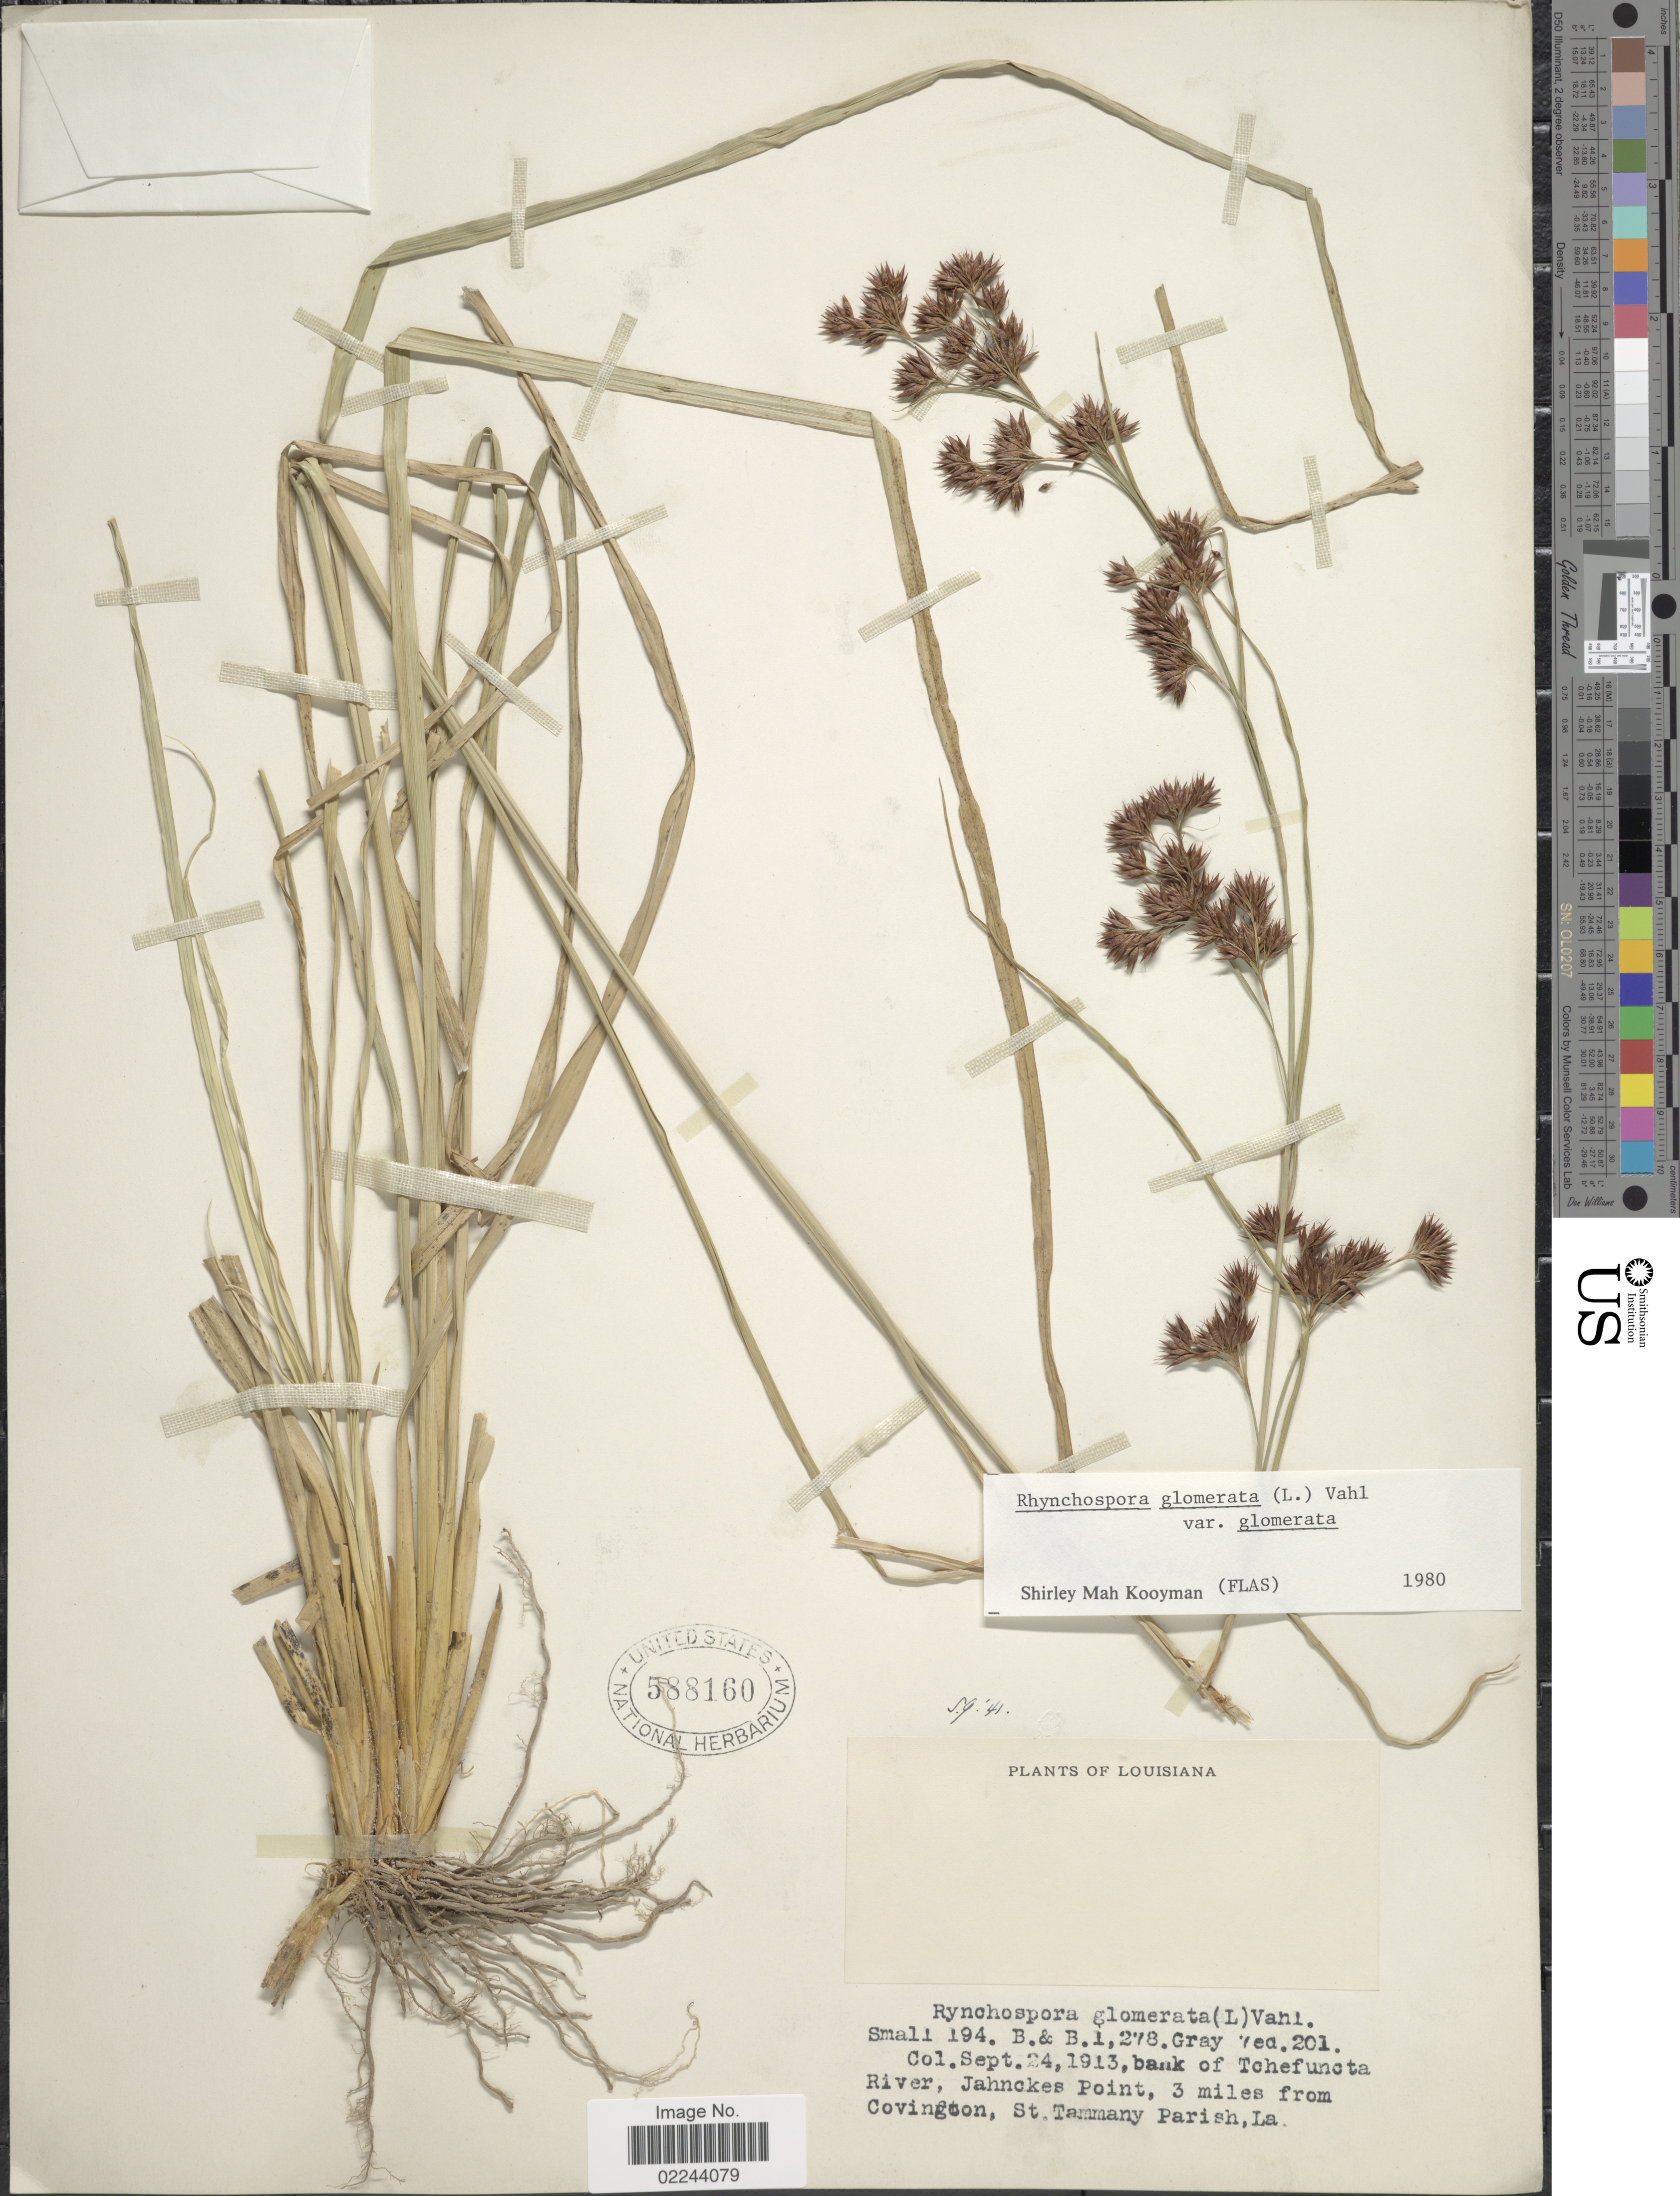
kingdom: Plantae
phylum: Tracheophyta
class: Liliopsida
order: Poales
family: Cyperaceae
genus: Rhynchospora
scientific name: Rhynchospora glomerata var. glomerata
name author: (L.) Vahl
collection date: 1913-09-24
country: United States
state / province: Louisiana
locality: Bank of Tchefuncta River, Jahnckes Point, 3 miles from Covington, St. Tammany Parish, La.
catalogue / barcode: US 588160